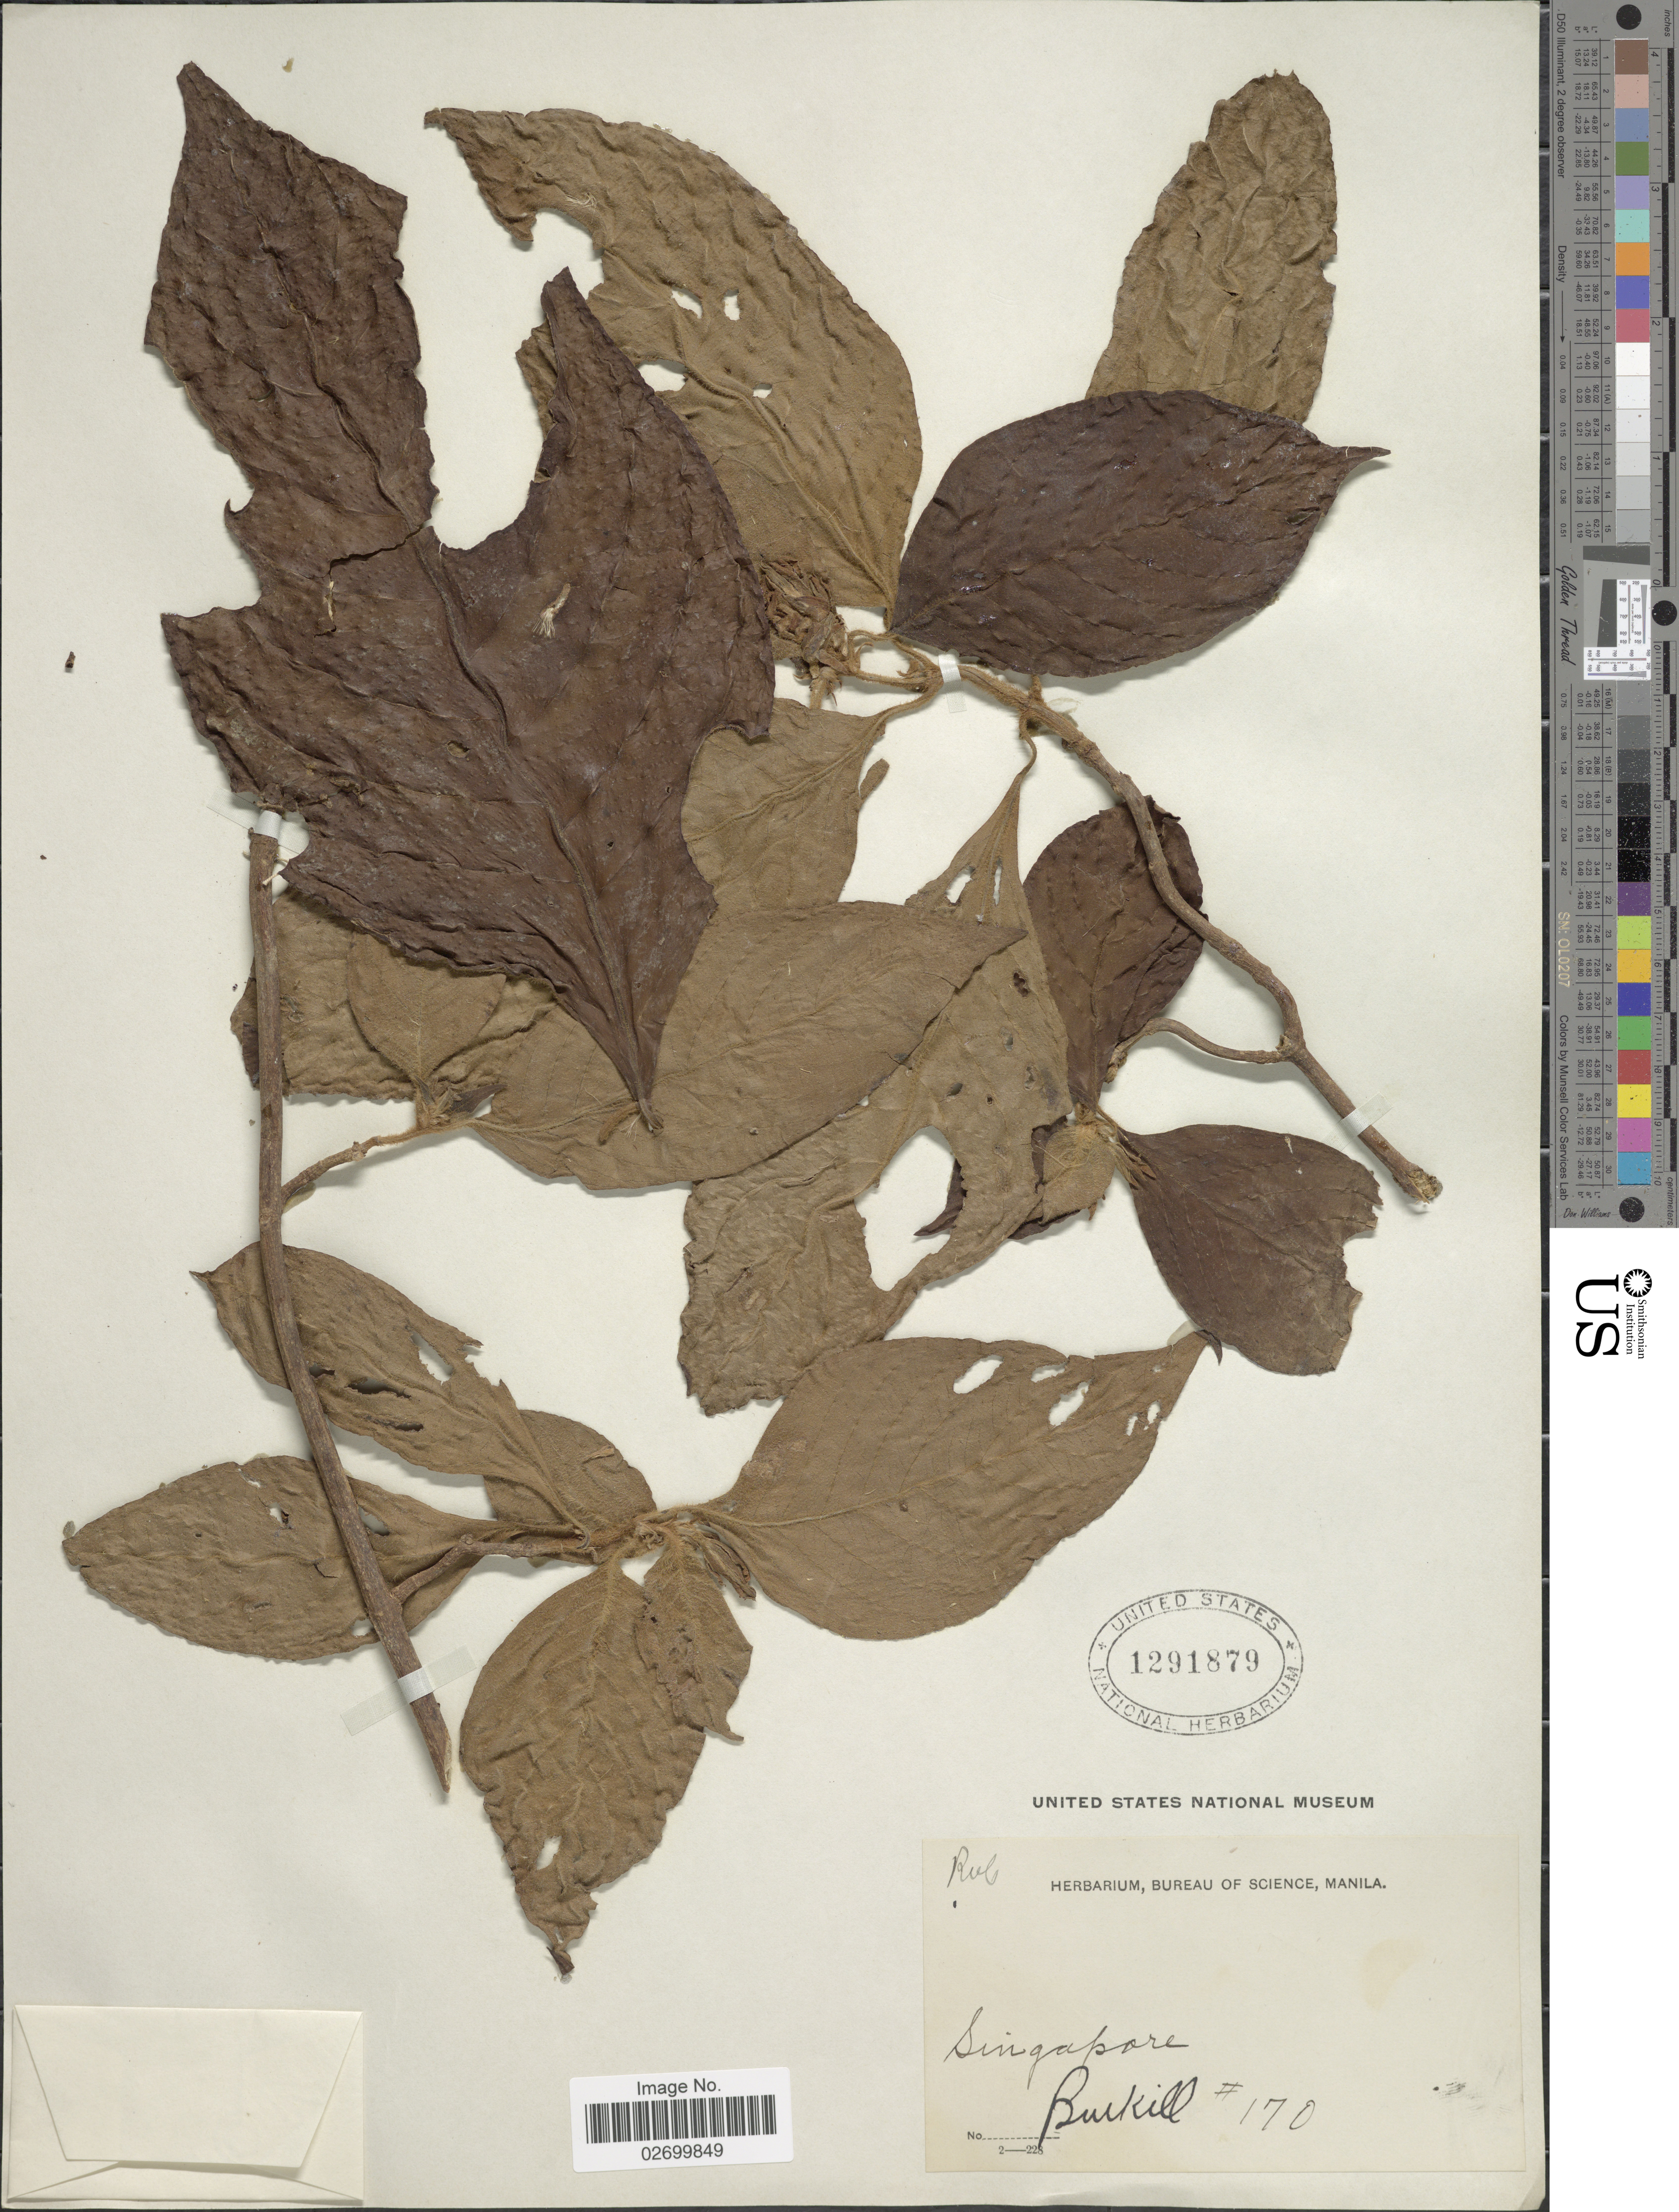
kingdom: Plantae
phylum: Tracheophyta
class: Magnoliopsida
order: Gentianales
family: Rubiaceae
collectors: Burkill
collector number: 170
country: Singapore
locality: Singapore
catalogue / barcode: US 1291879